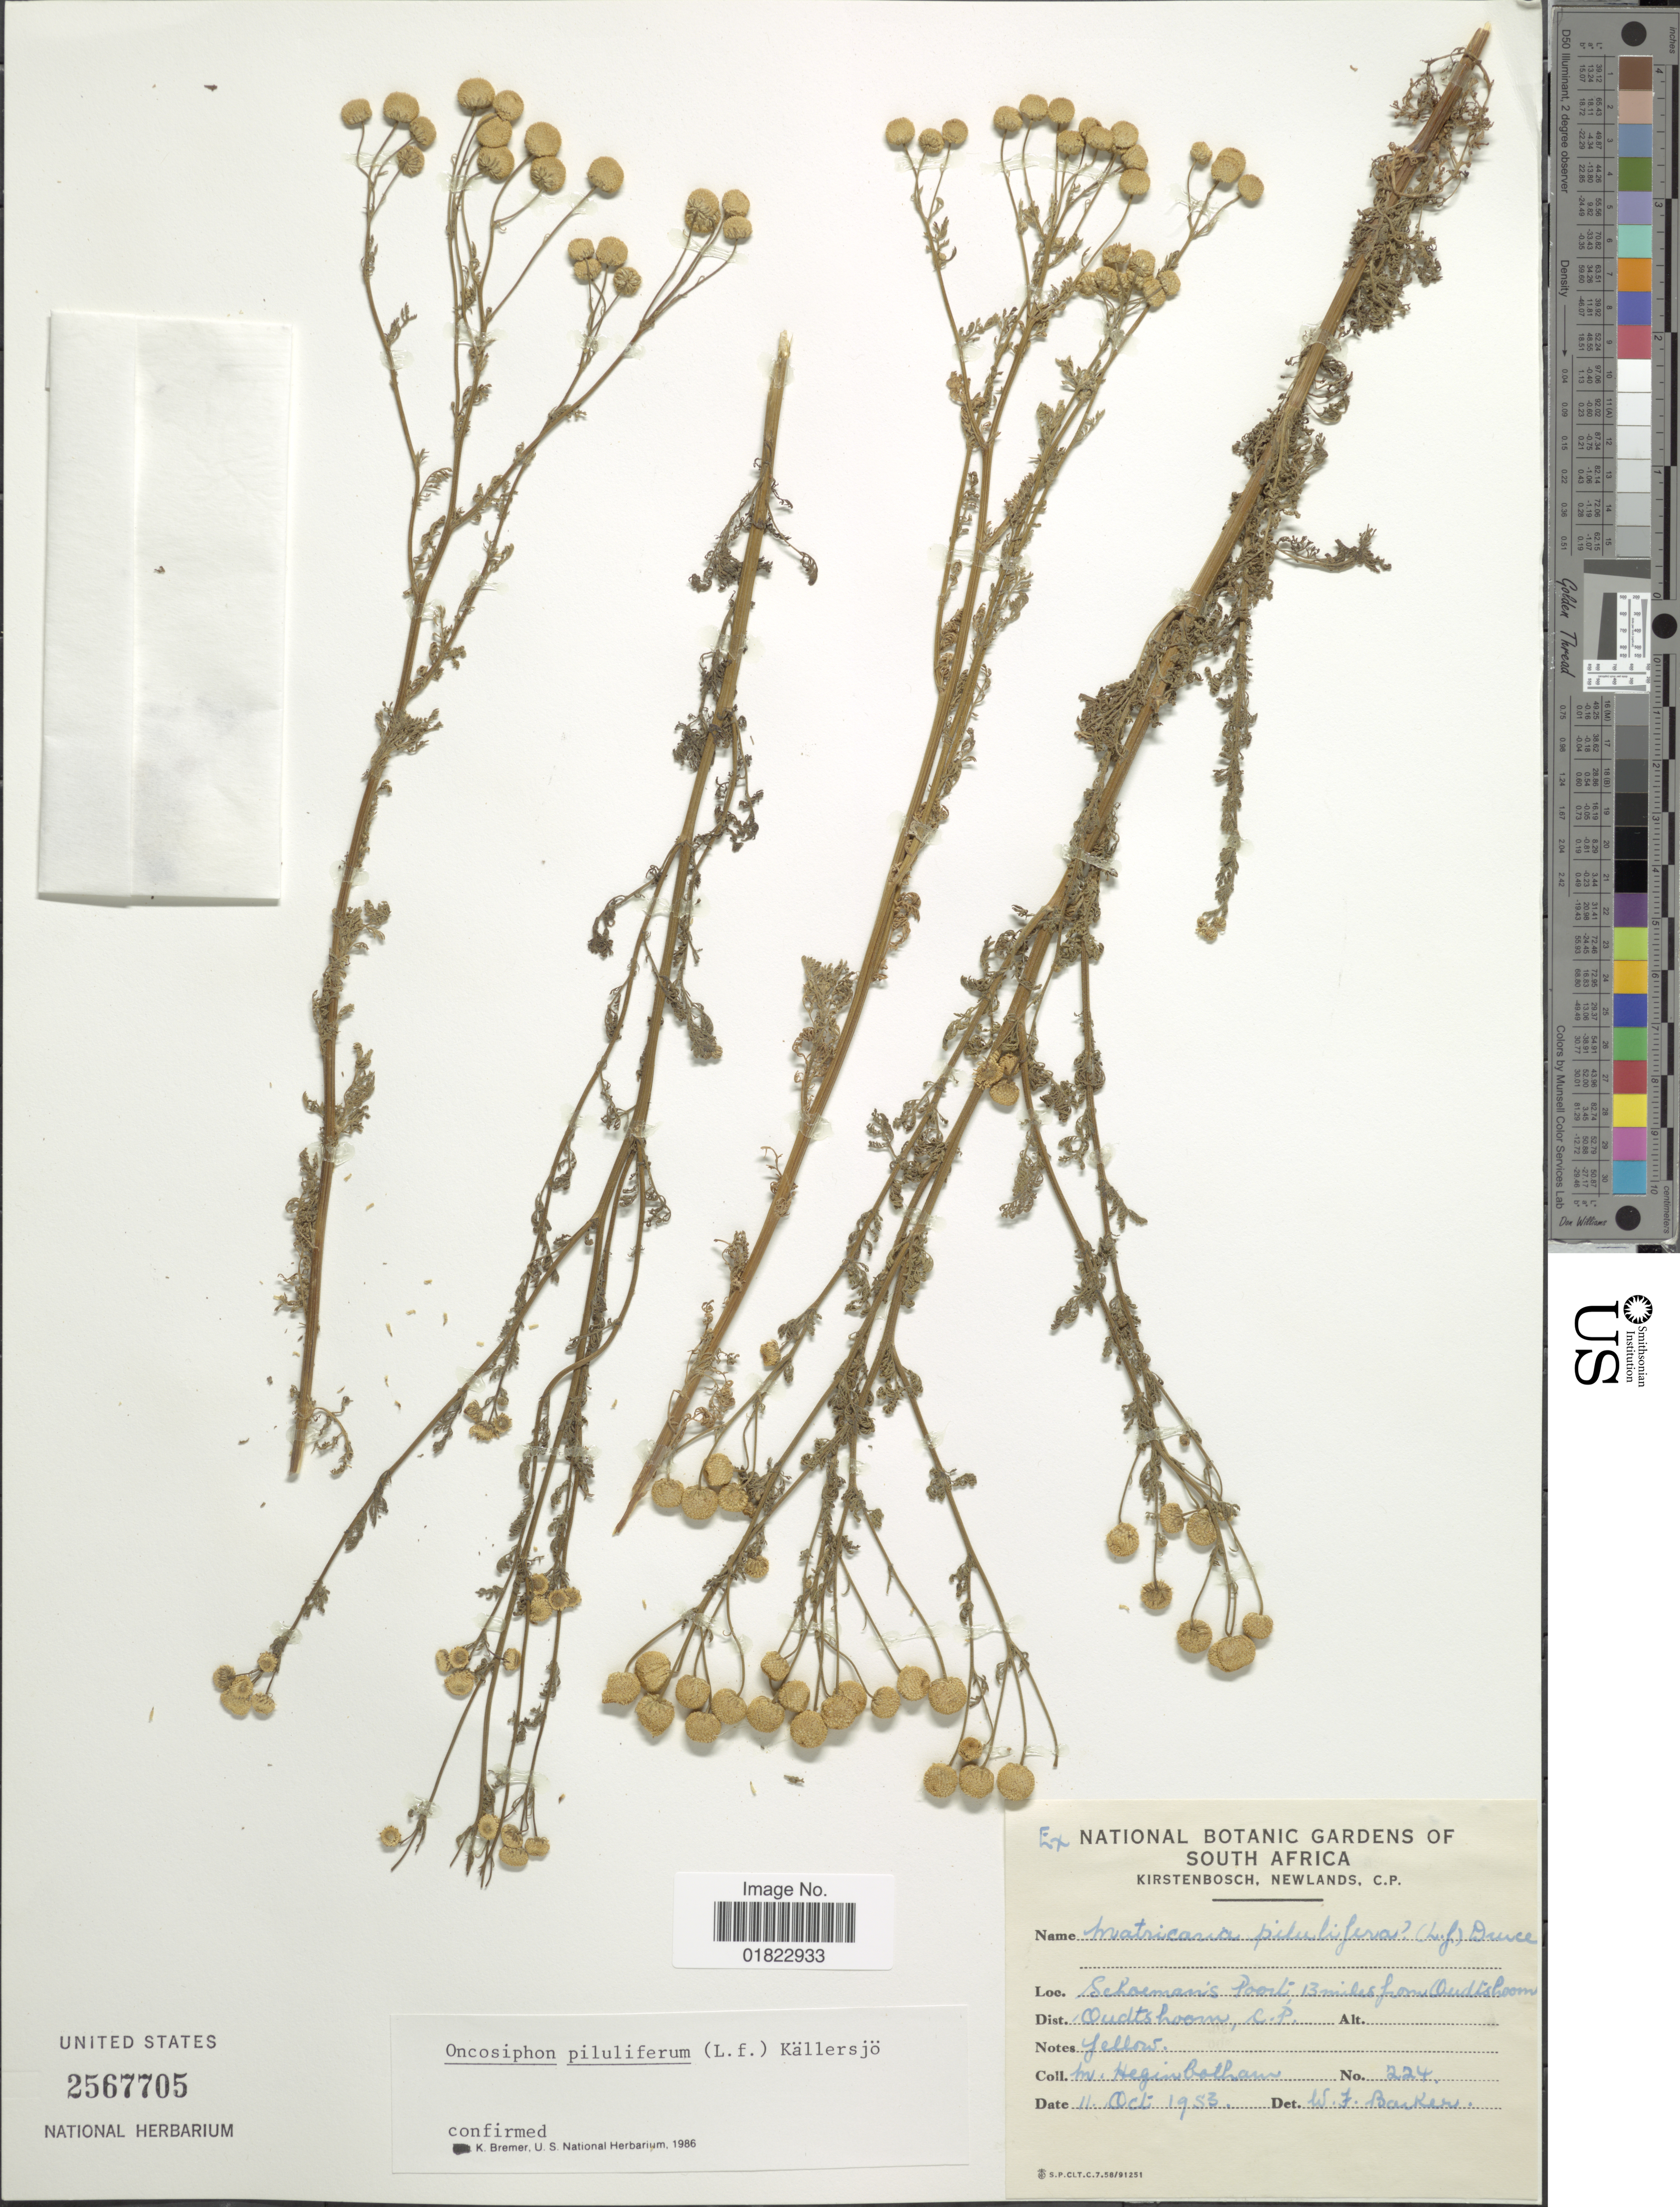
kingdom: Plantae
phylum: Tracheophyta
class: Magnoliopsida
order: Asterales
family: Asteraceae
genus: Oncosiphon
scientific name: Oncosiphon piluliferum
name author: (L. f.) Källersjö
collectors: M. Heginbotham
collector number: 224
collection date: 1953-10-11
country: South Africa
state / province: Western Cape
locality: Schoeman's Poort 13 miles from Oudtshoorn Dist. Oudtshoorn, C.P.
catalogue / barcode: US 2567705